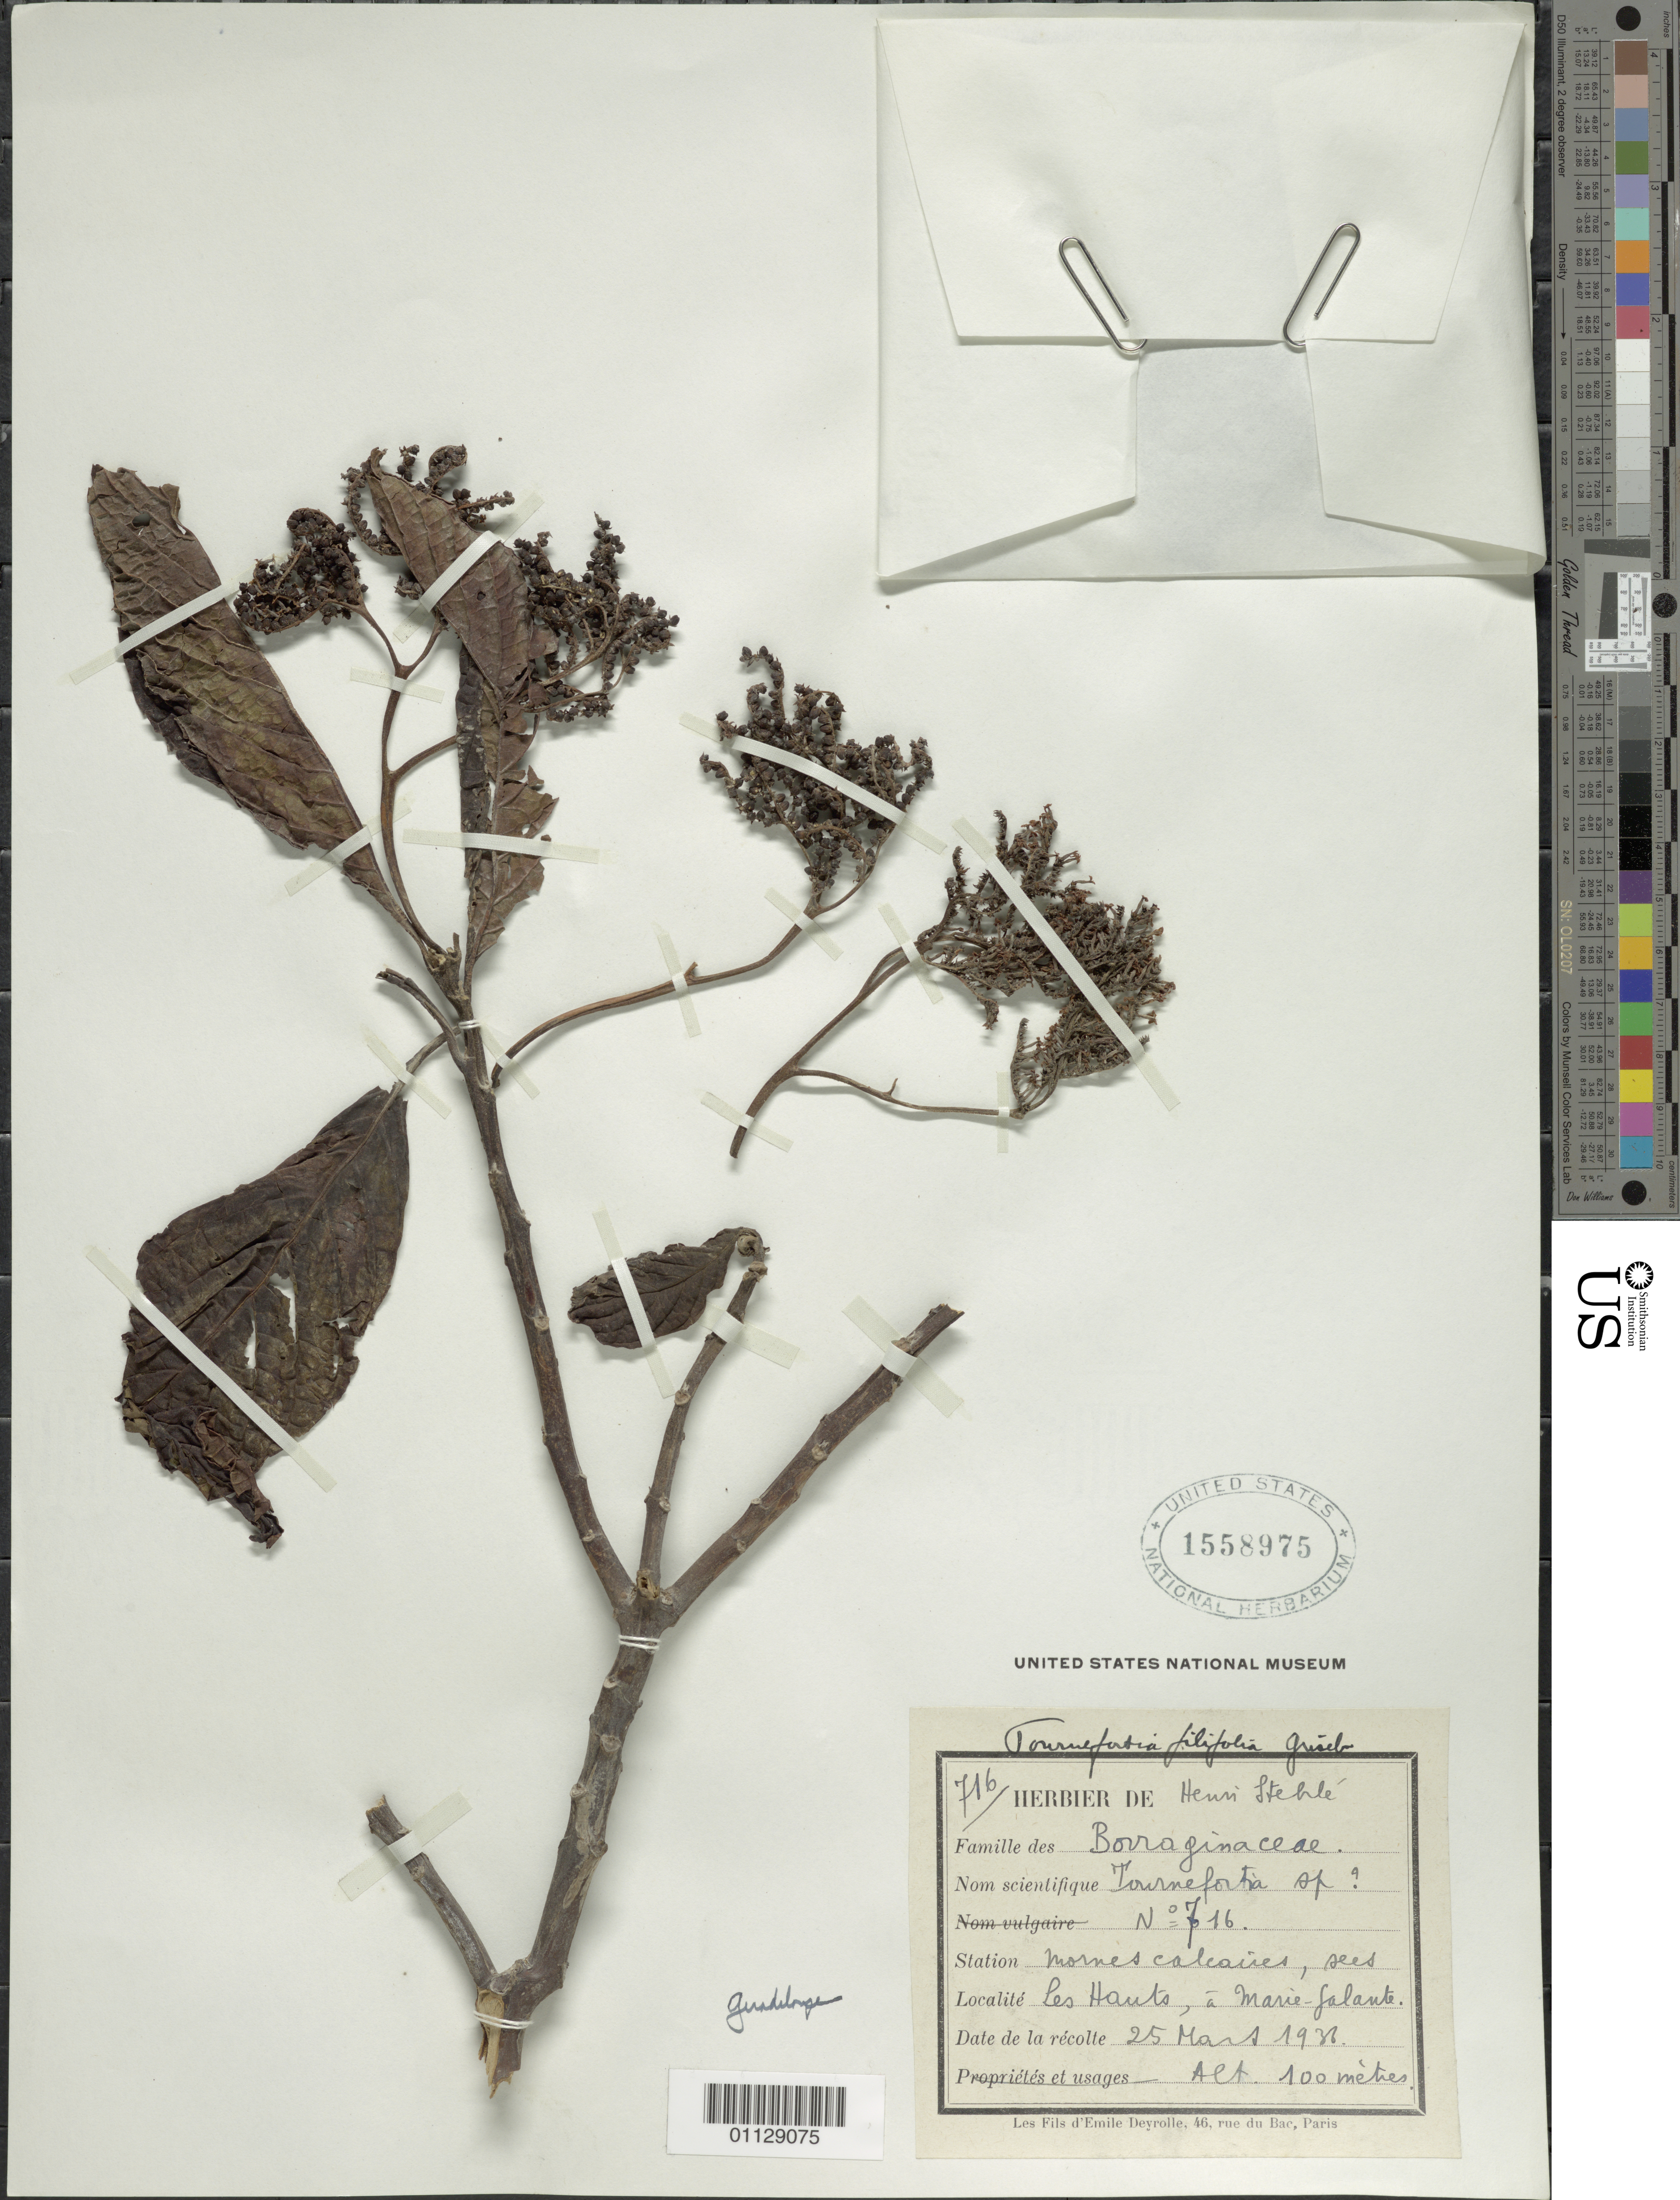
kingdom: Plantae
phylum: Tracheophyta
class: Magnoliopsida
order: Boraginales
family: Heliotropiaceae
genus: Tournefortia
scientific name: Tournefortia filiflora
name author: Griseb.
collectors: H. Stehlé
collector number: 716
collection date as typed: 25 Mar 1936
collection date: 1936-03-25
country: Guadeloupe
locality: Les Hauts, a Marie-falante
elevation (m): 100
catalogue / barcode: US 1558975